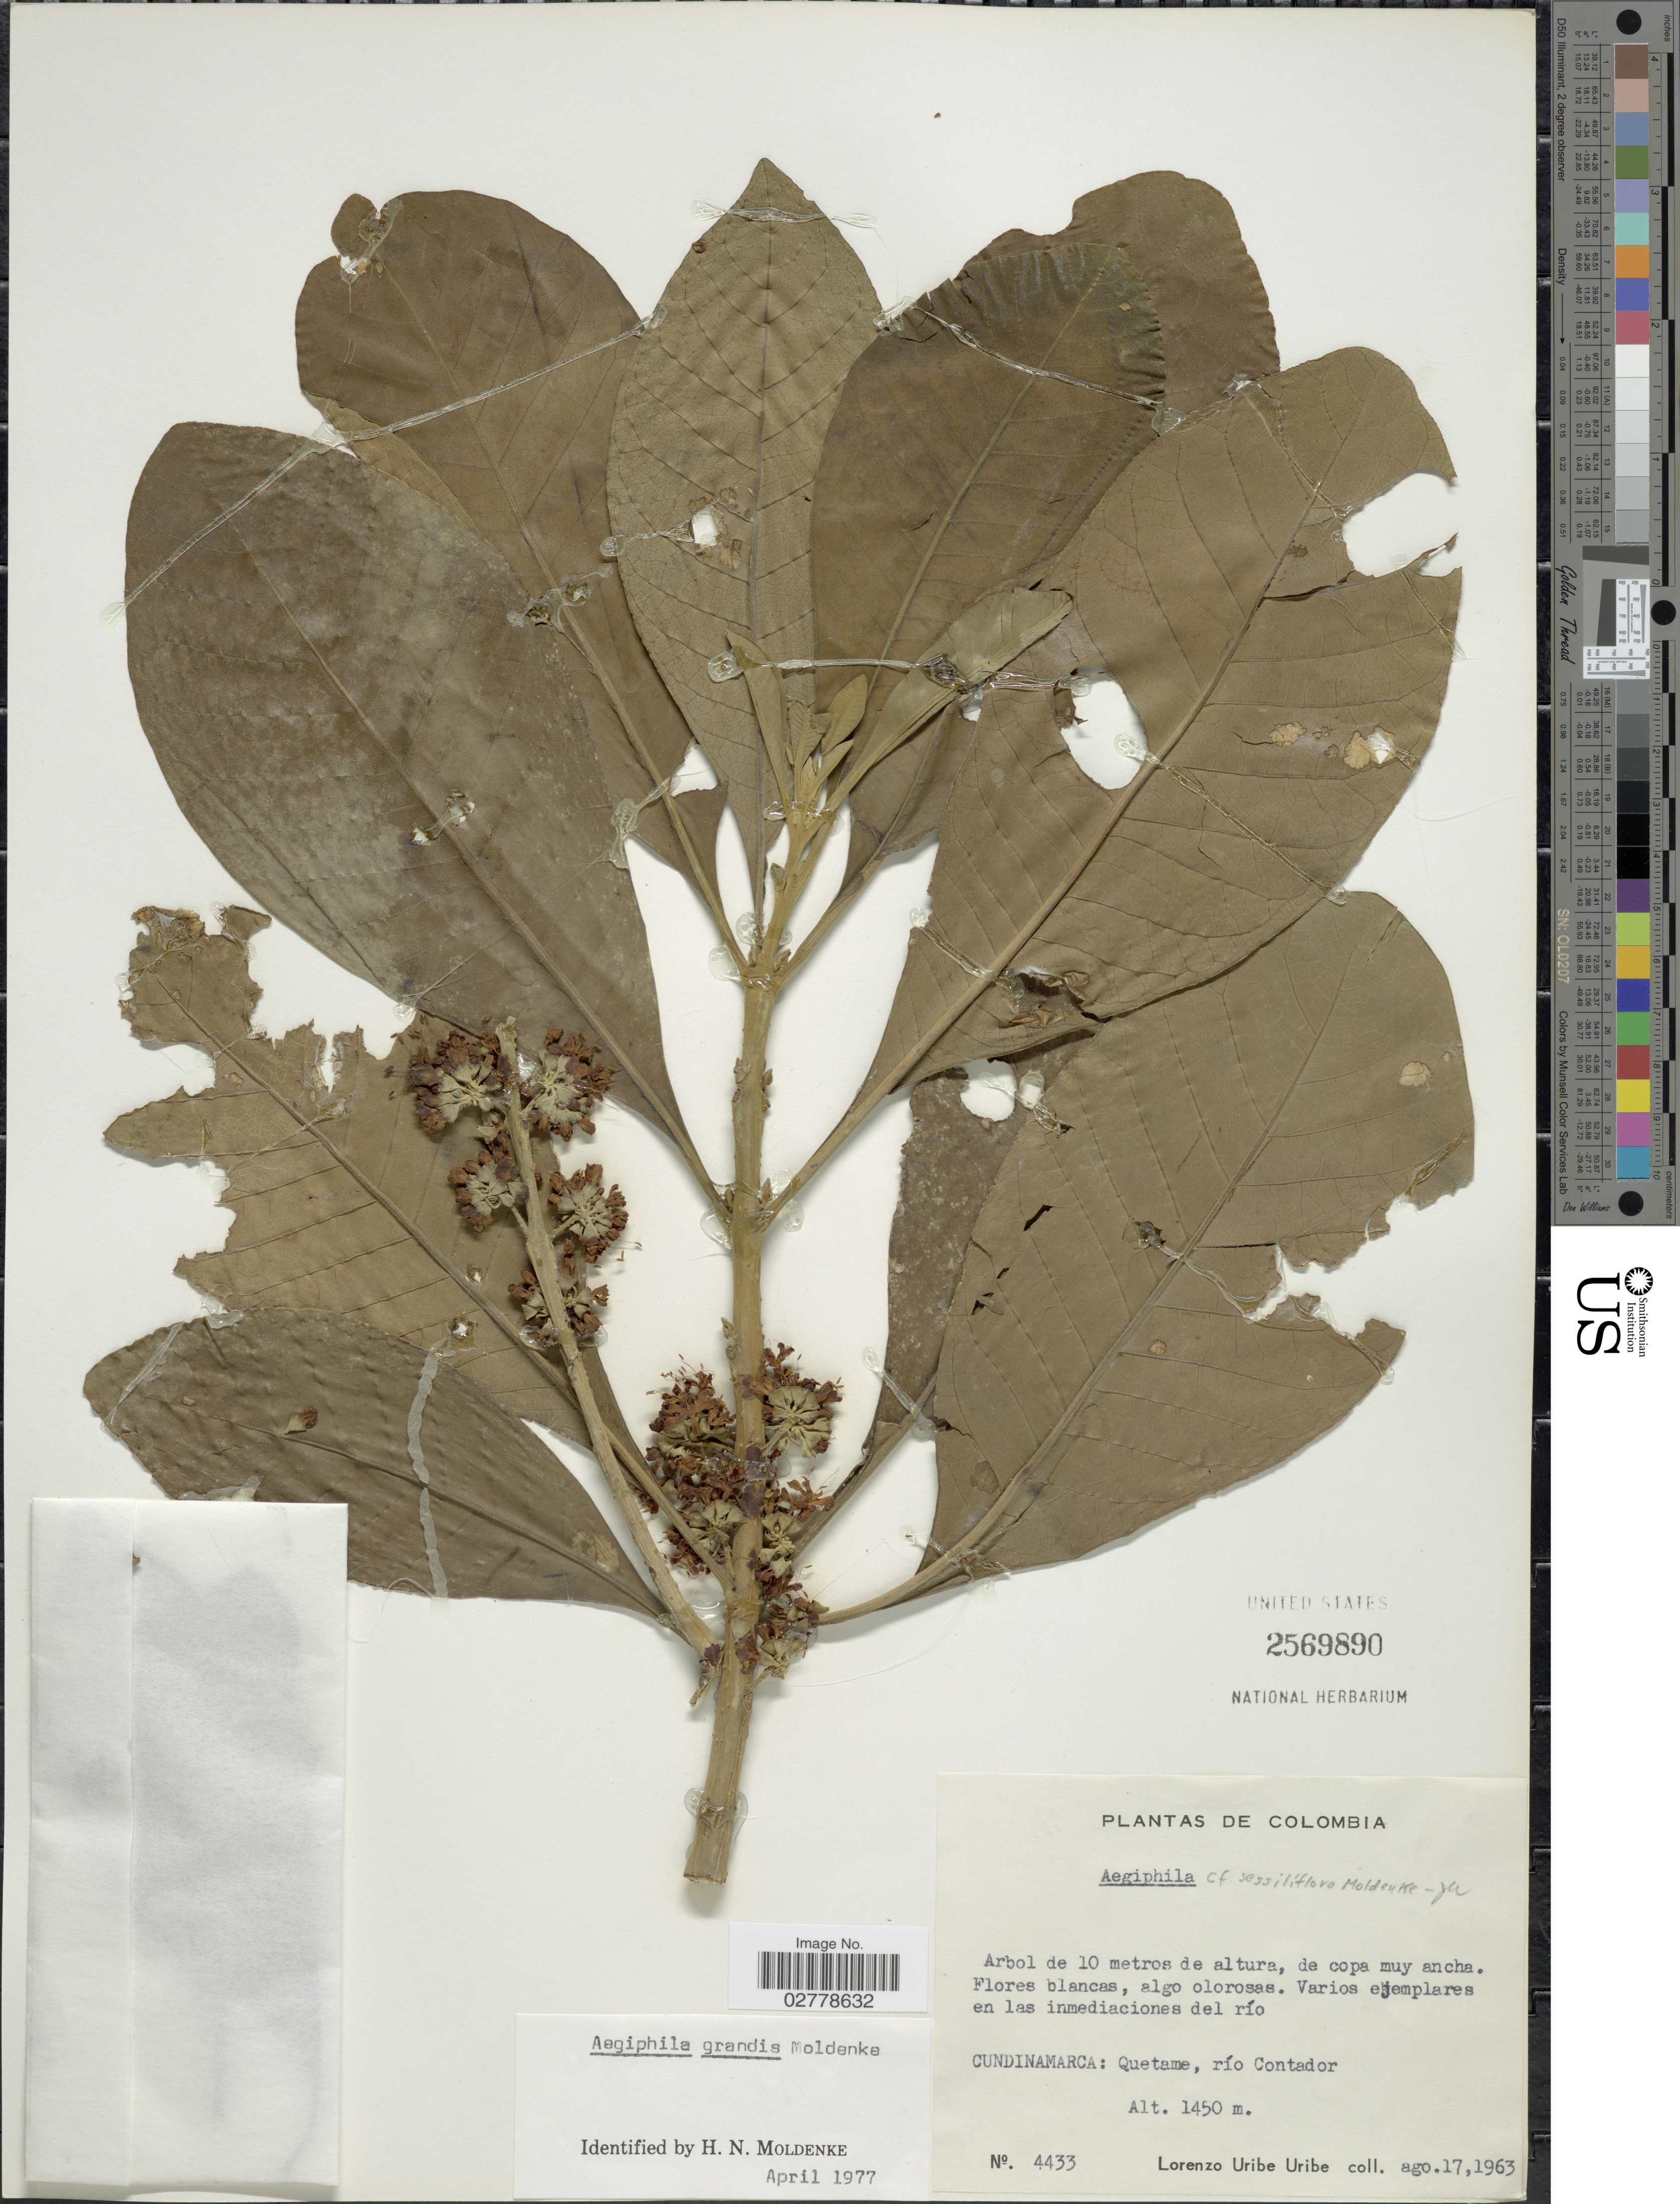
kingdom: Plantae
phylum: Tracheophyta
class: Magnoliopsida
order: Lamiales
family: Lamiaceae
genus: Aegiphila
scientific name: Aegiphila grandis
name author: Moldenke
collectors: L. Uribe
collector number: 4433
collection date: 1963-08-17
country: Colombia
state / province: Cundinamarca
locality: Quetame, río Contador.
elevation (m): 1450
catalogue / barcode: US 2569890